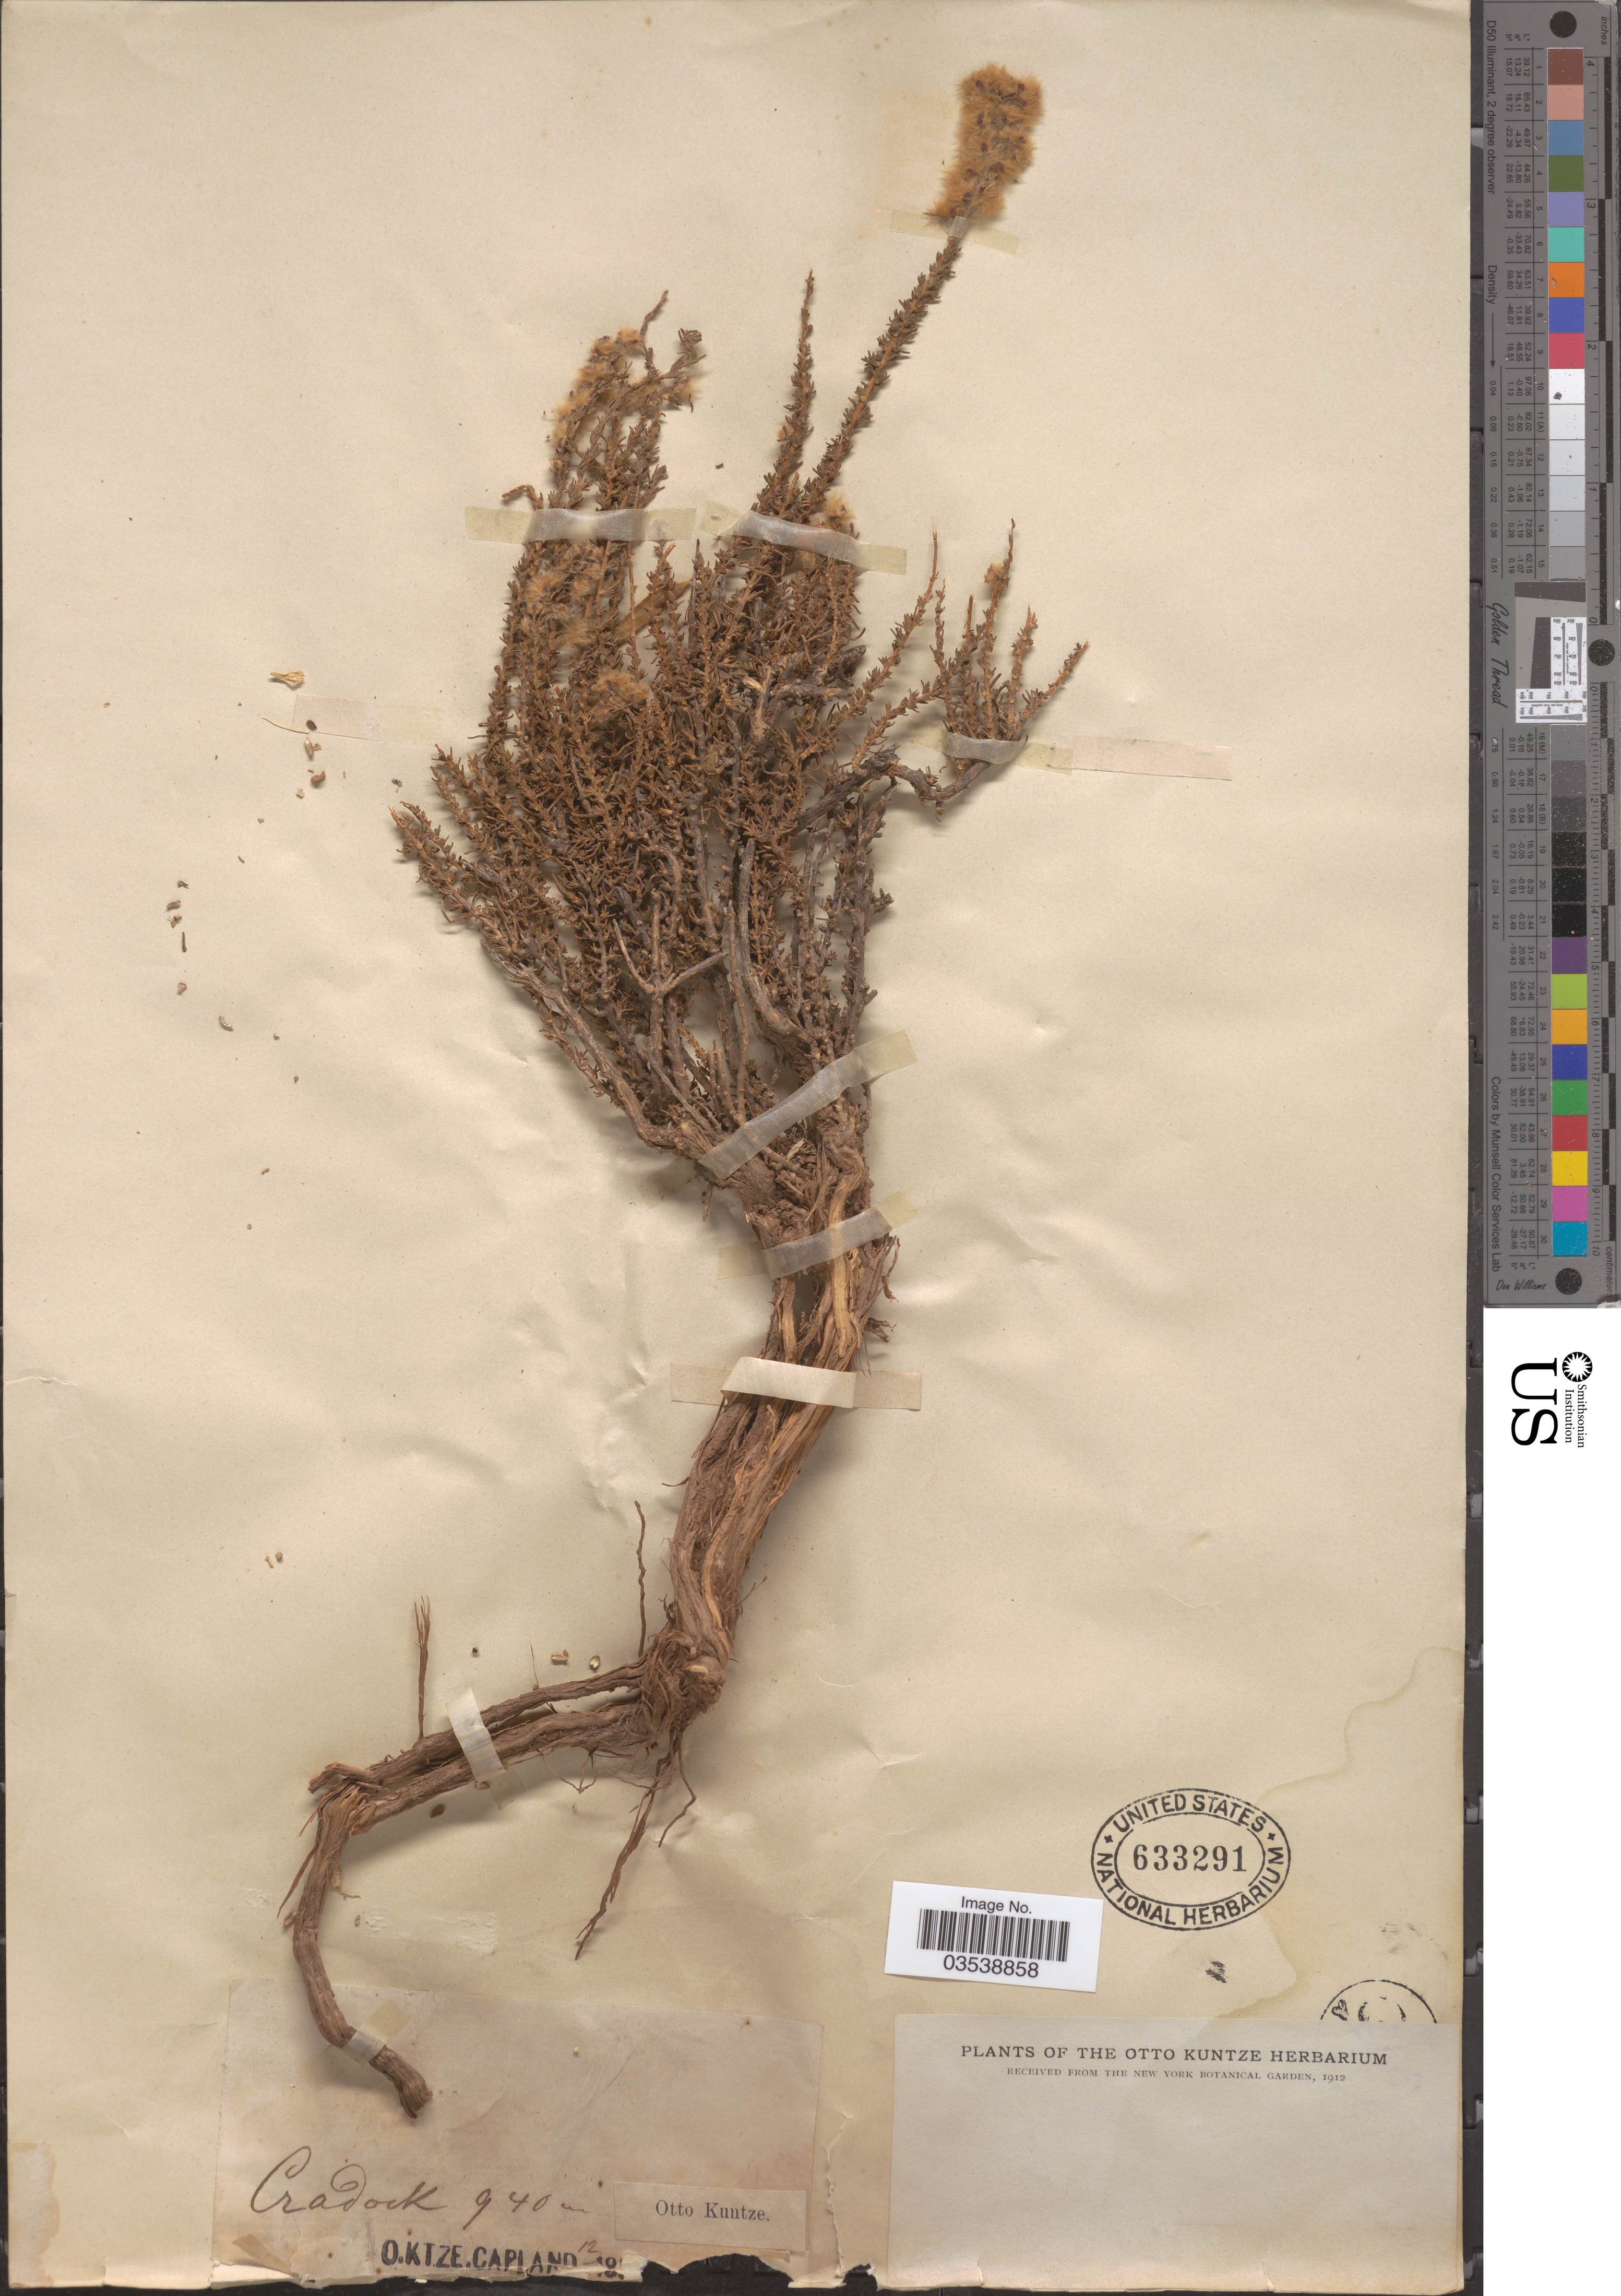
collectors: C.E.O. Kuntze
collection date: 1910-01-12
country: South Africa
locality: Cradock. Capland.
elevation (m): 940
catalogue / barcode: US 633291